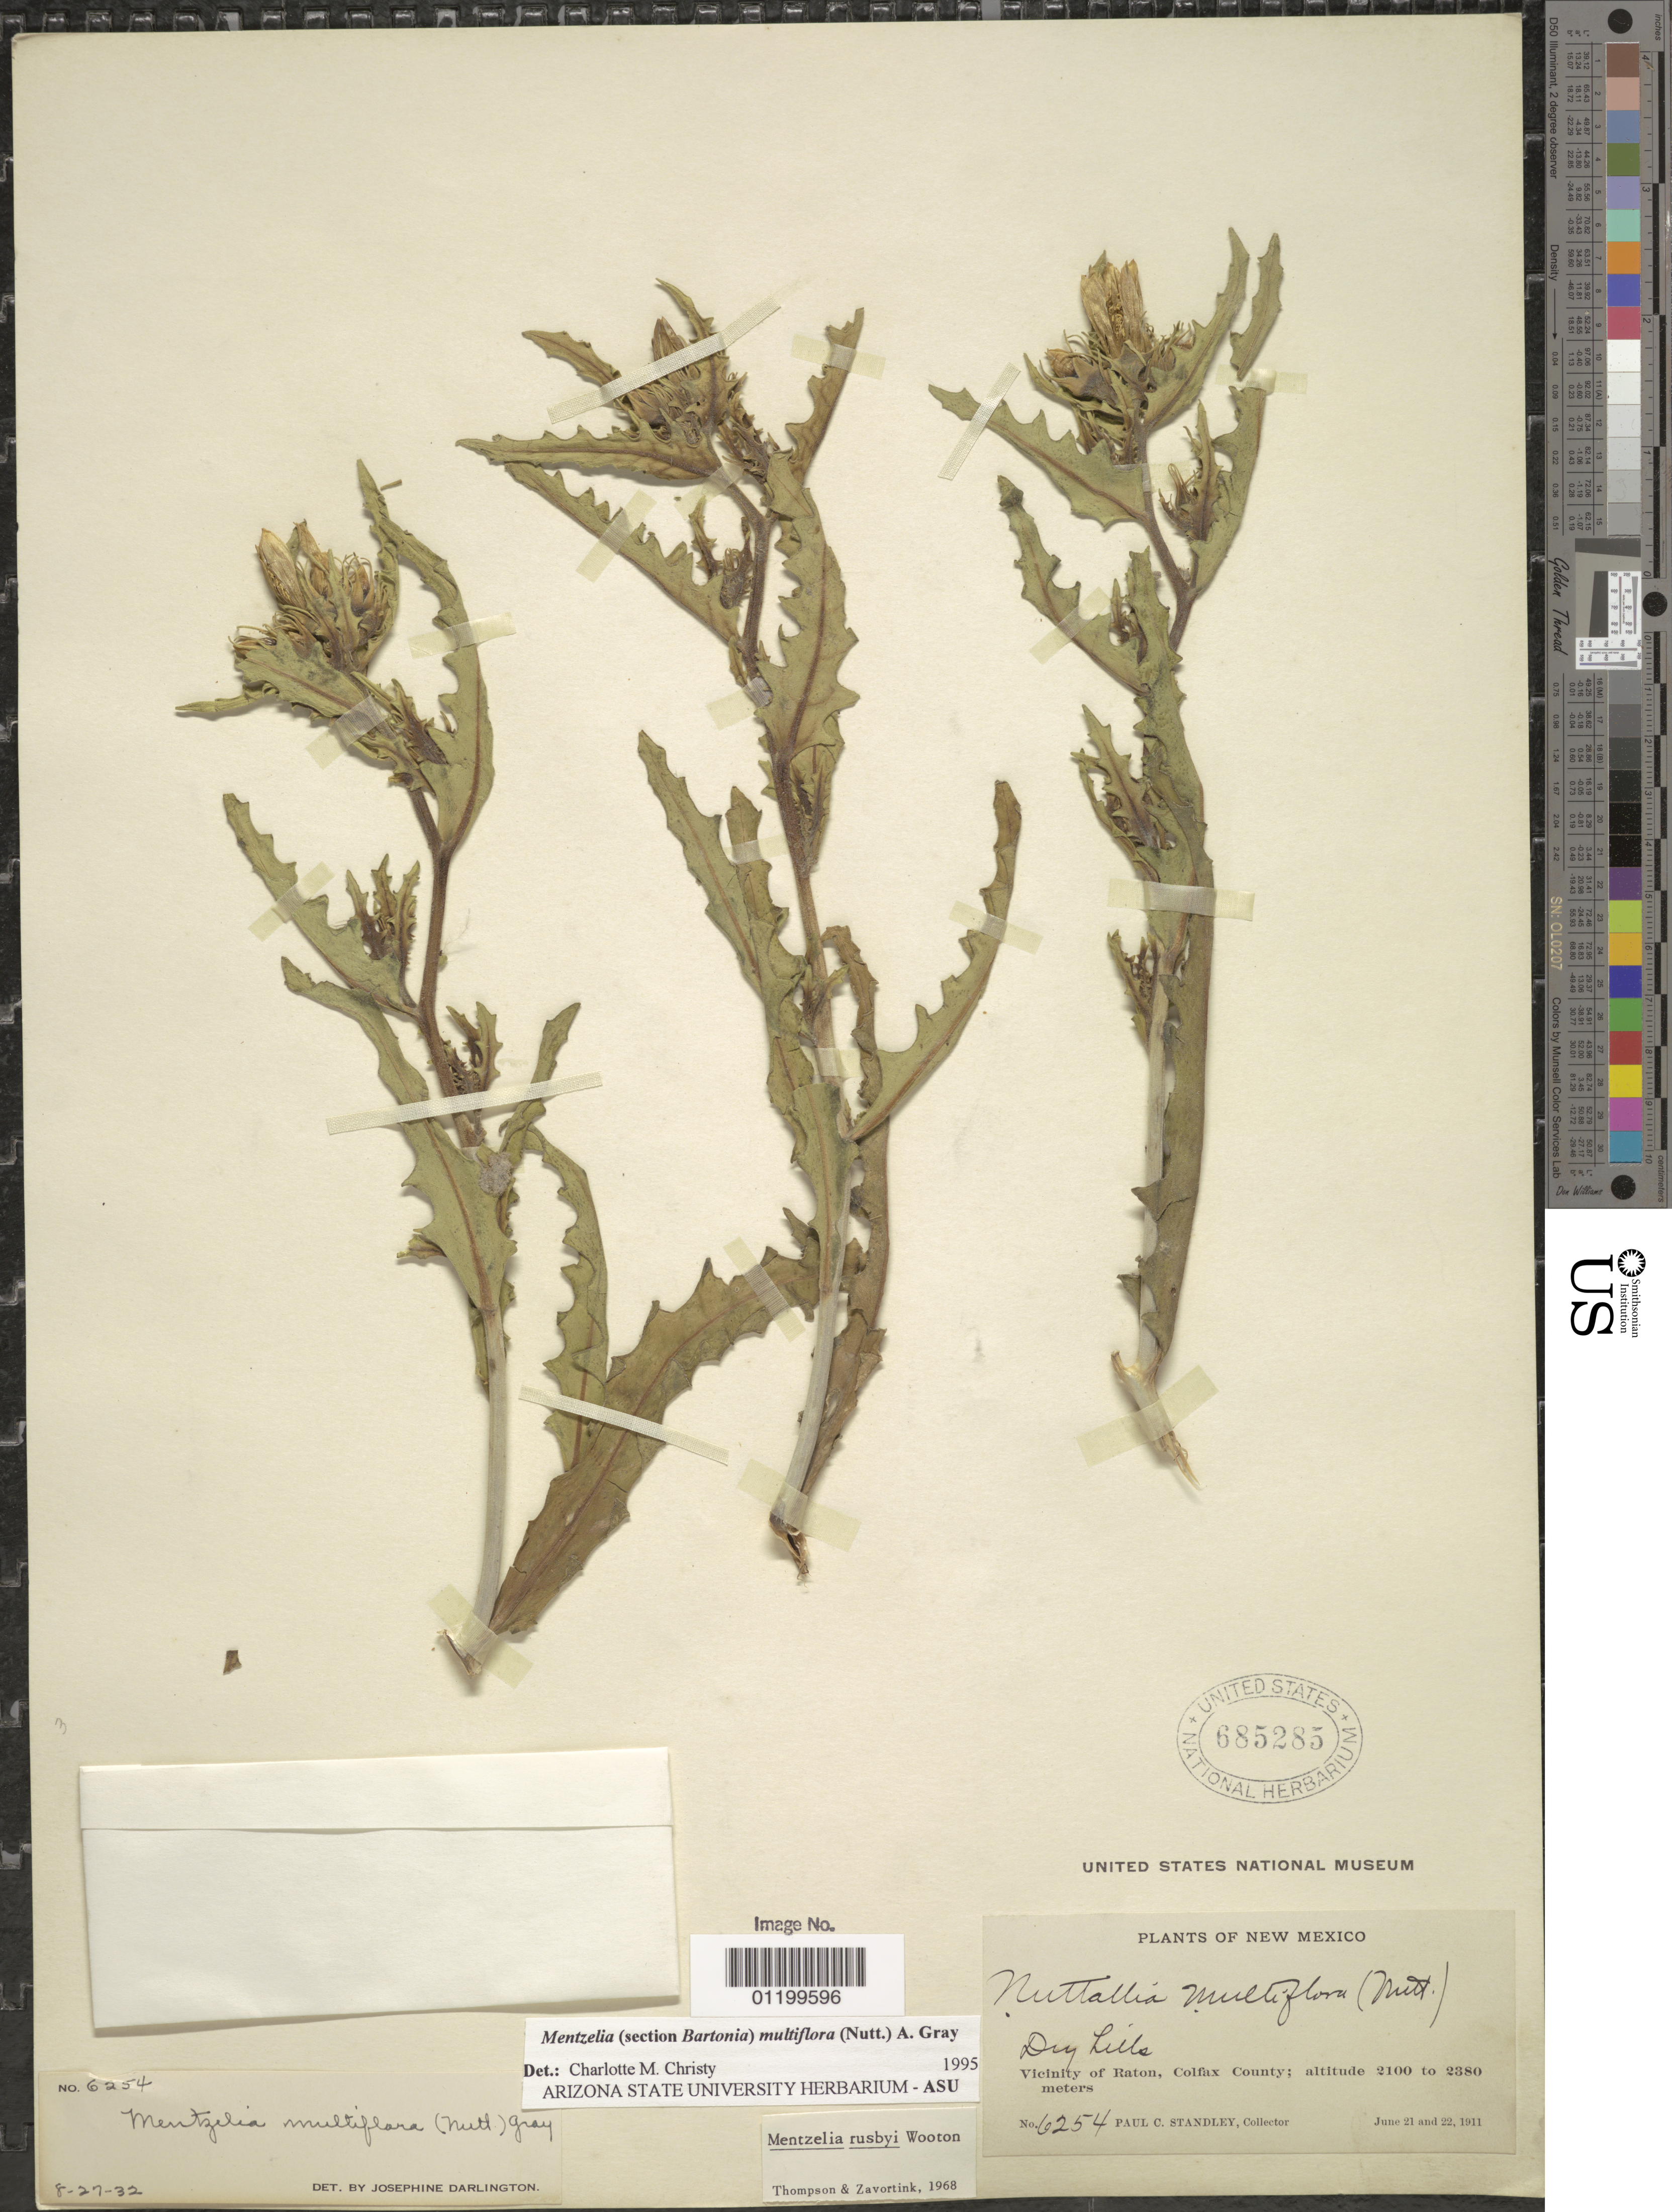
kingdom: Plantae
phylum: Tracheophyta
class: Magnoliopsida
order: Cornales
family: Loasaceae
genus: Mentzelia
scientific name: Mentzelia multiflora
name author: (Nutt.) A. Gray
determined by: Christy, --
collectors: P. C. Standley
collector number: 6254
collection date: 1911-06-21,1911-06-22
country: United States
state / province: New Mexico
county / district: Colfax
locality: Vicinity of Raton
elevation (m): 2100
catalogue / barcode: US 685285